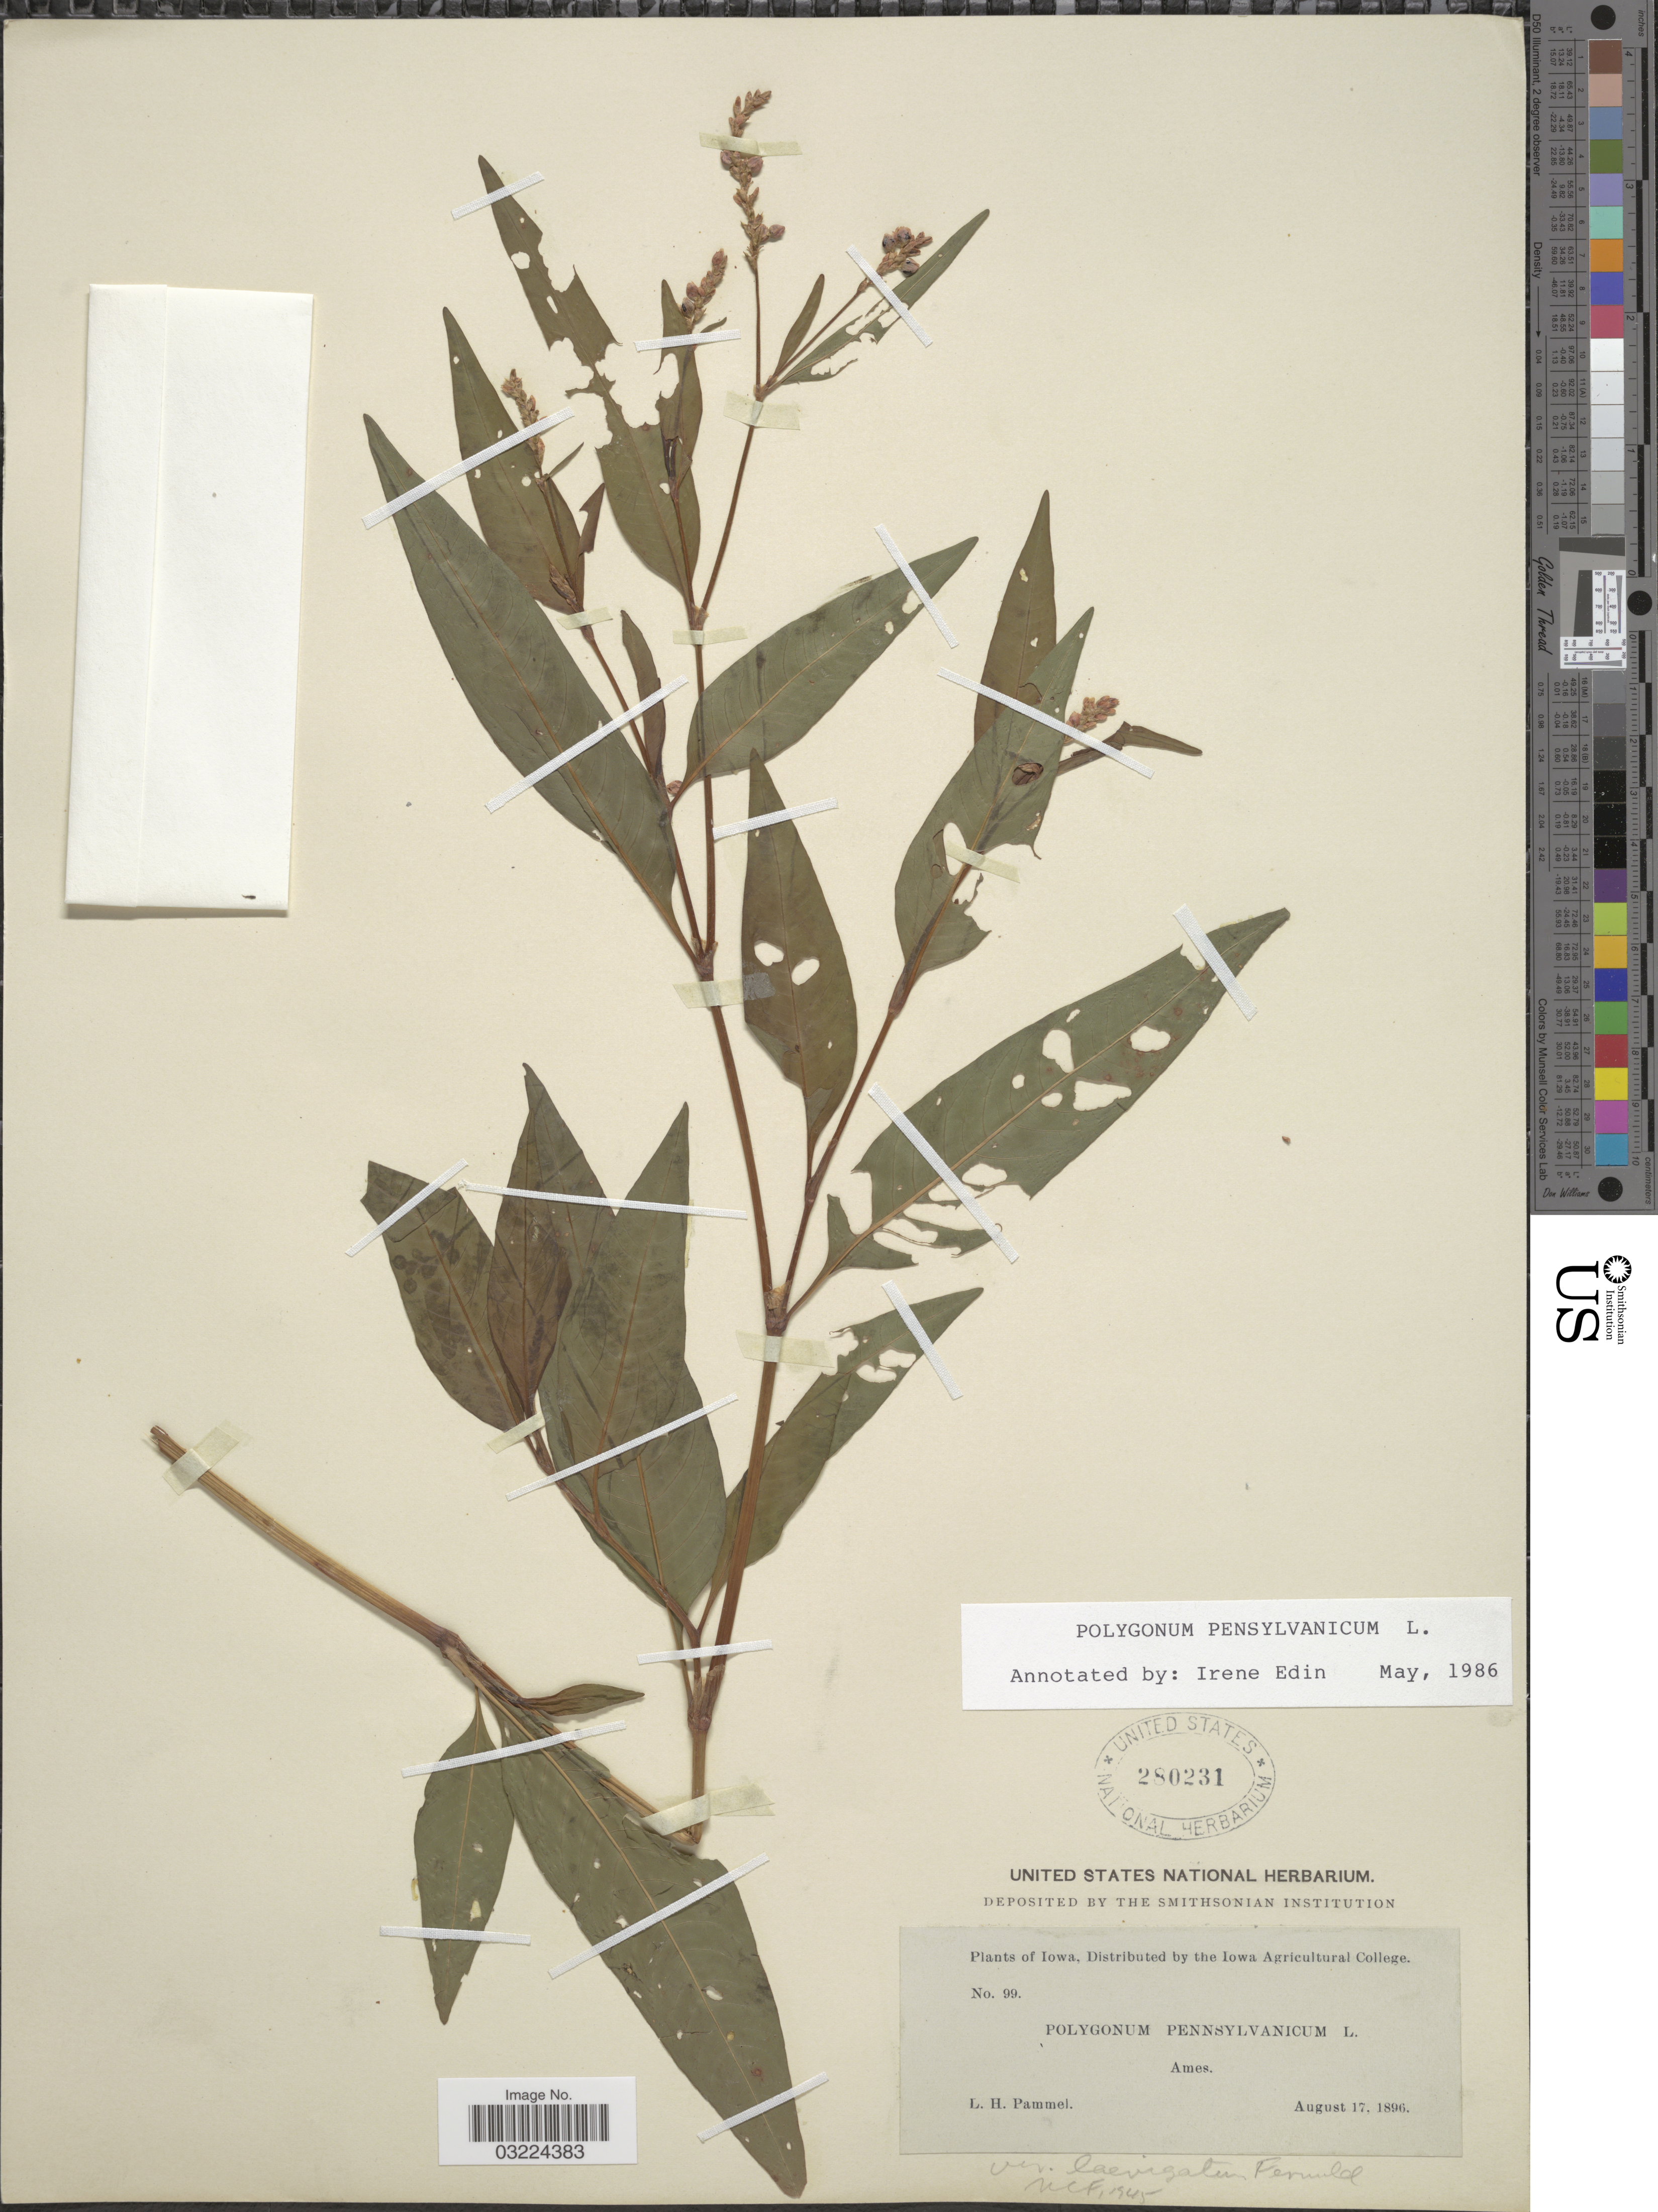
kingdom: Plantae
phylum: Tracheophyta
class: Magnoliopsida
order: Caryophyllales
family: Polygonaceae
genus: Persicaria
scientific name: Persicaria pensylvanica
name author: (L.) M. Gómez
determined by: Atha, D. E.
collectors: L. Pammel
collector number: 99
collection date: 1896-08-17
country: United States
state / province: Iowa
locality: Ames.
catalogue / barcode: US 280231